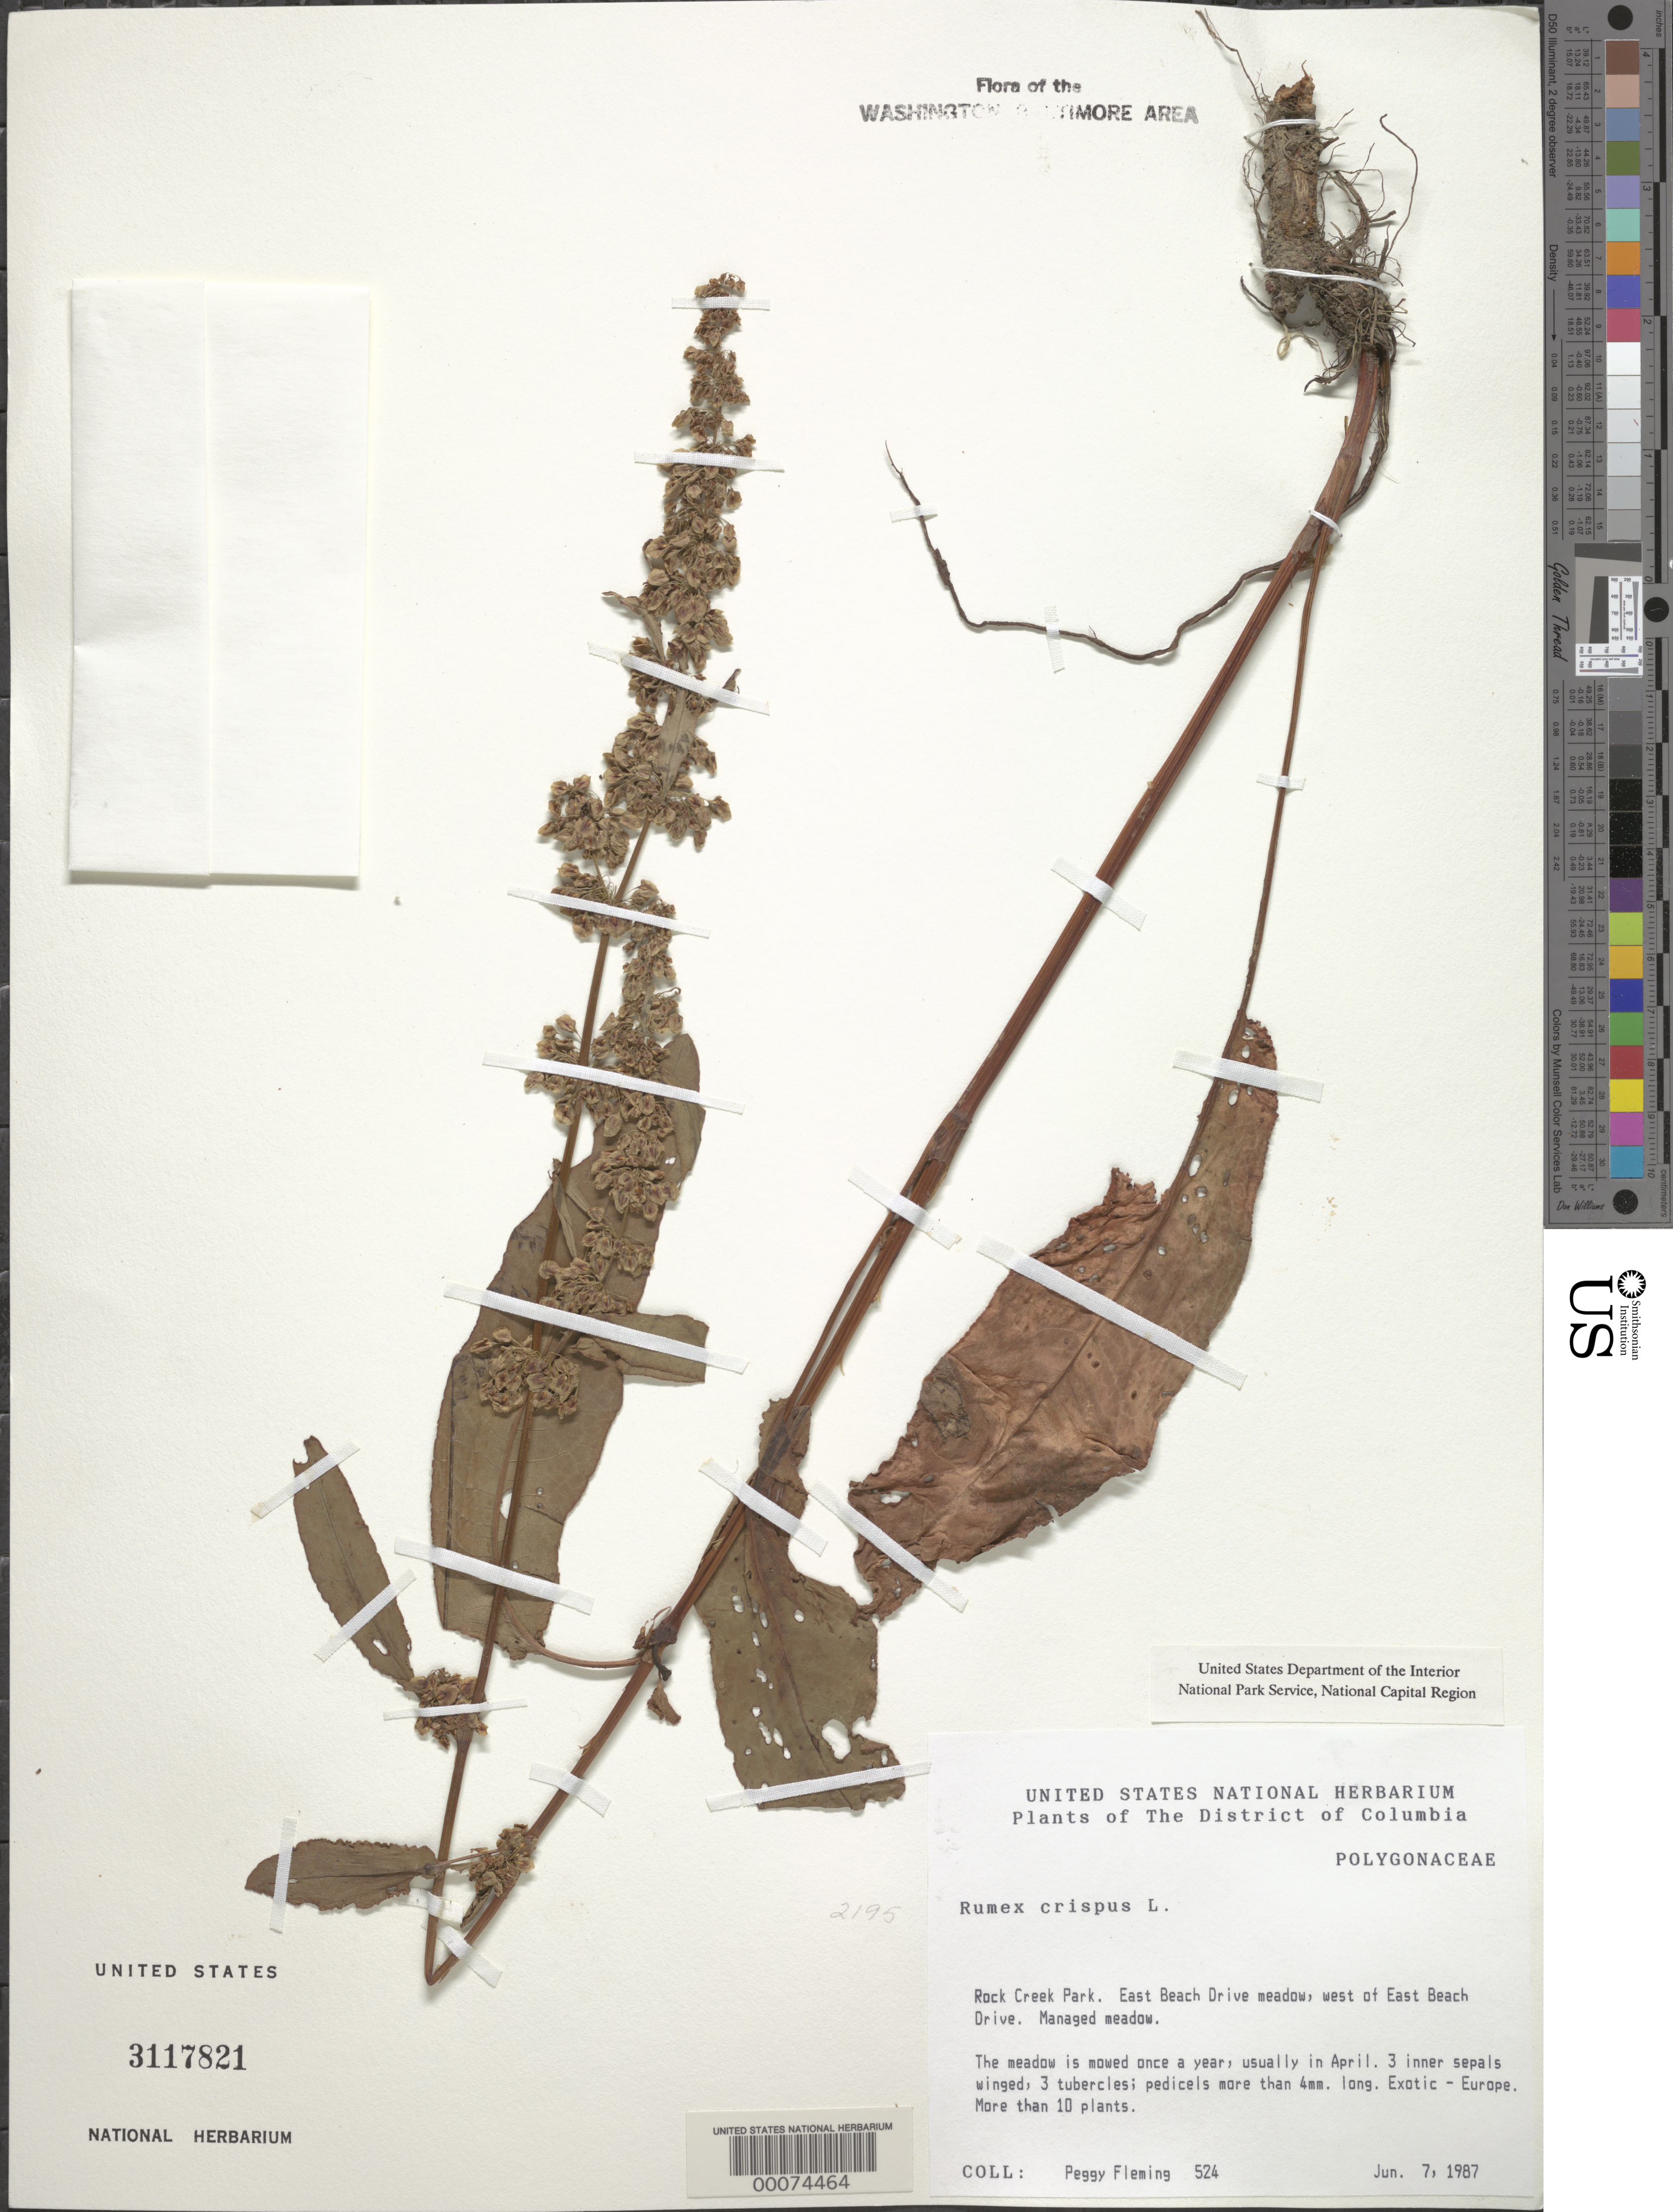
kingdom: Plantae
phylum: Tracheophyta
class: Magnoliopsida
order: Caryophyllales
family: Polygonaceae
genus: Rumex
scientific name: Rumex crispus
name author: L.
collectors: P. Fleming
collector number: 524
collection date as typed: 07 Jun 1987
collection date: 1987-06-07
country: United States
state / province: District of Columbia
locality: Rock Creek Park. East Beach Drive meadow, west of east Beach Drive. Rock Creek Park and Vicinity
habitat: Managed meadow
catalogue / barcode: US 3117821